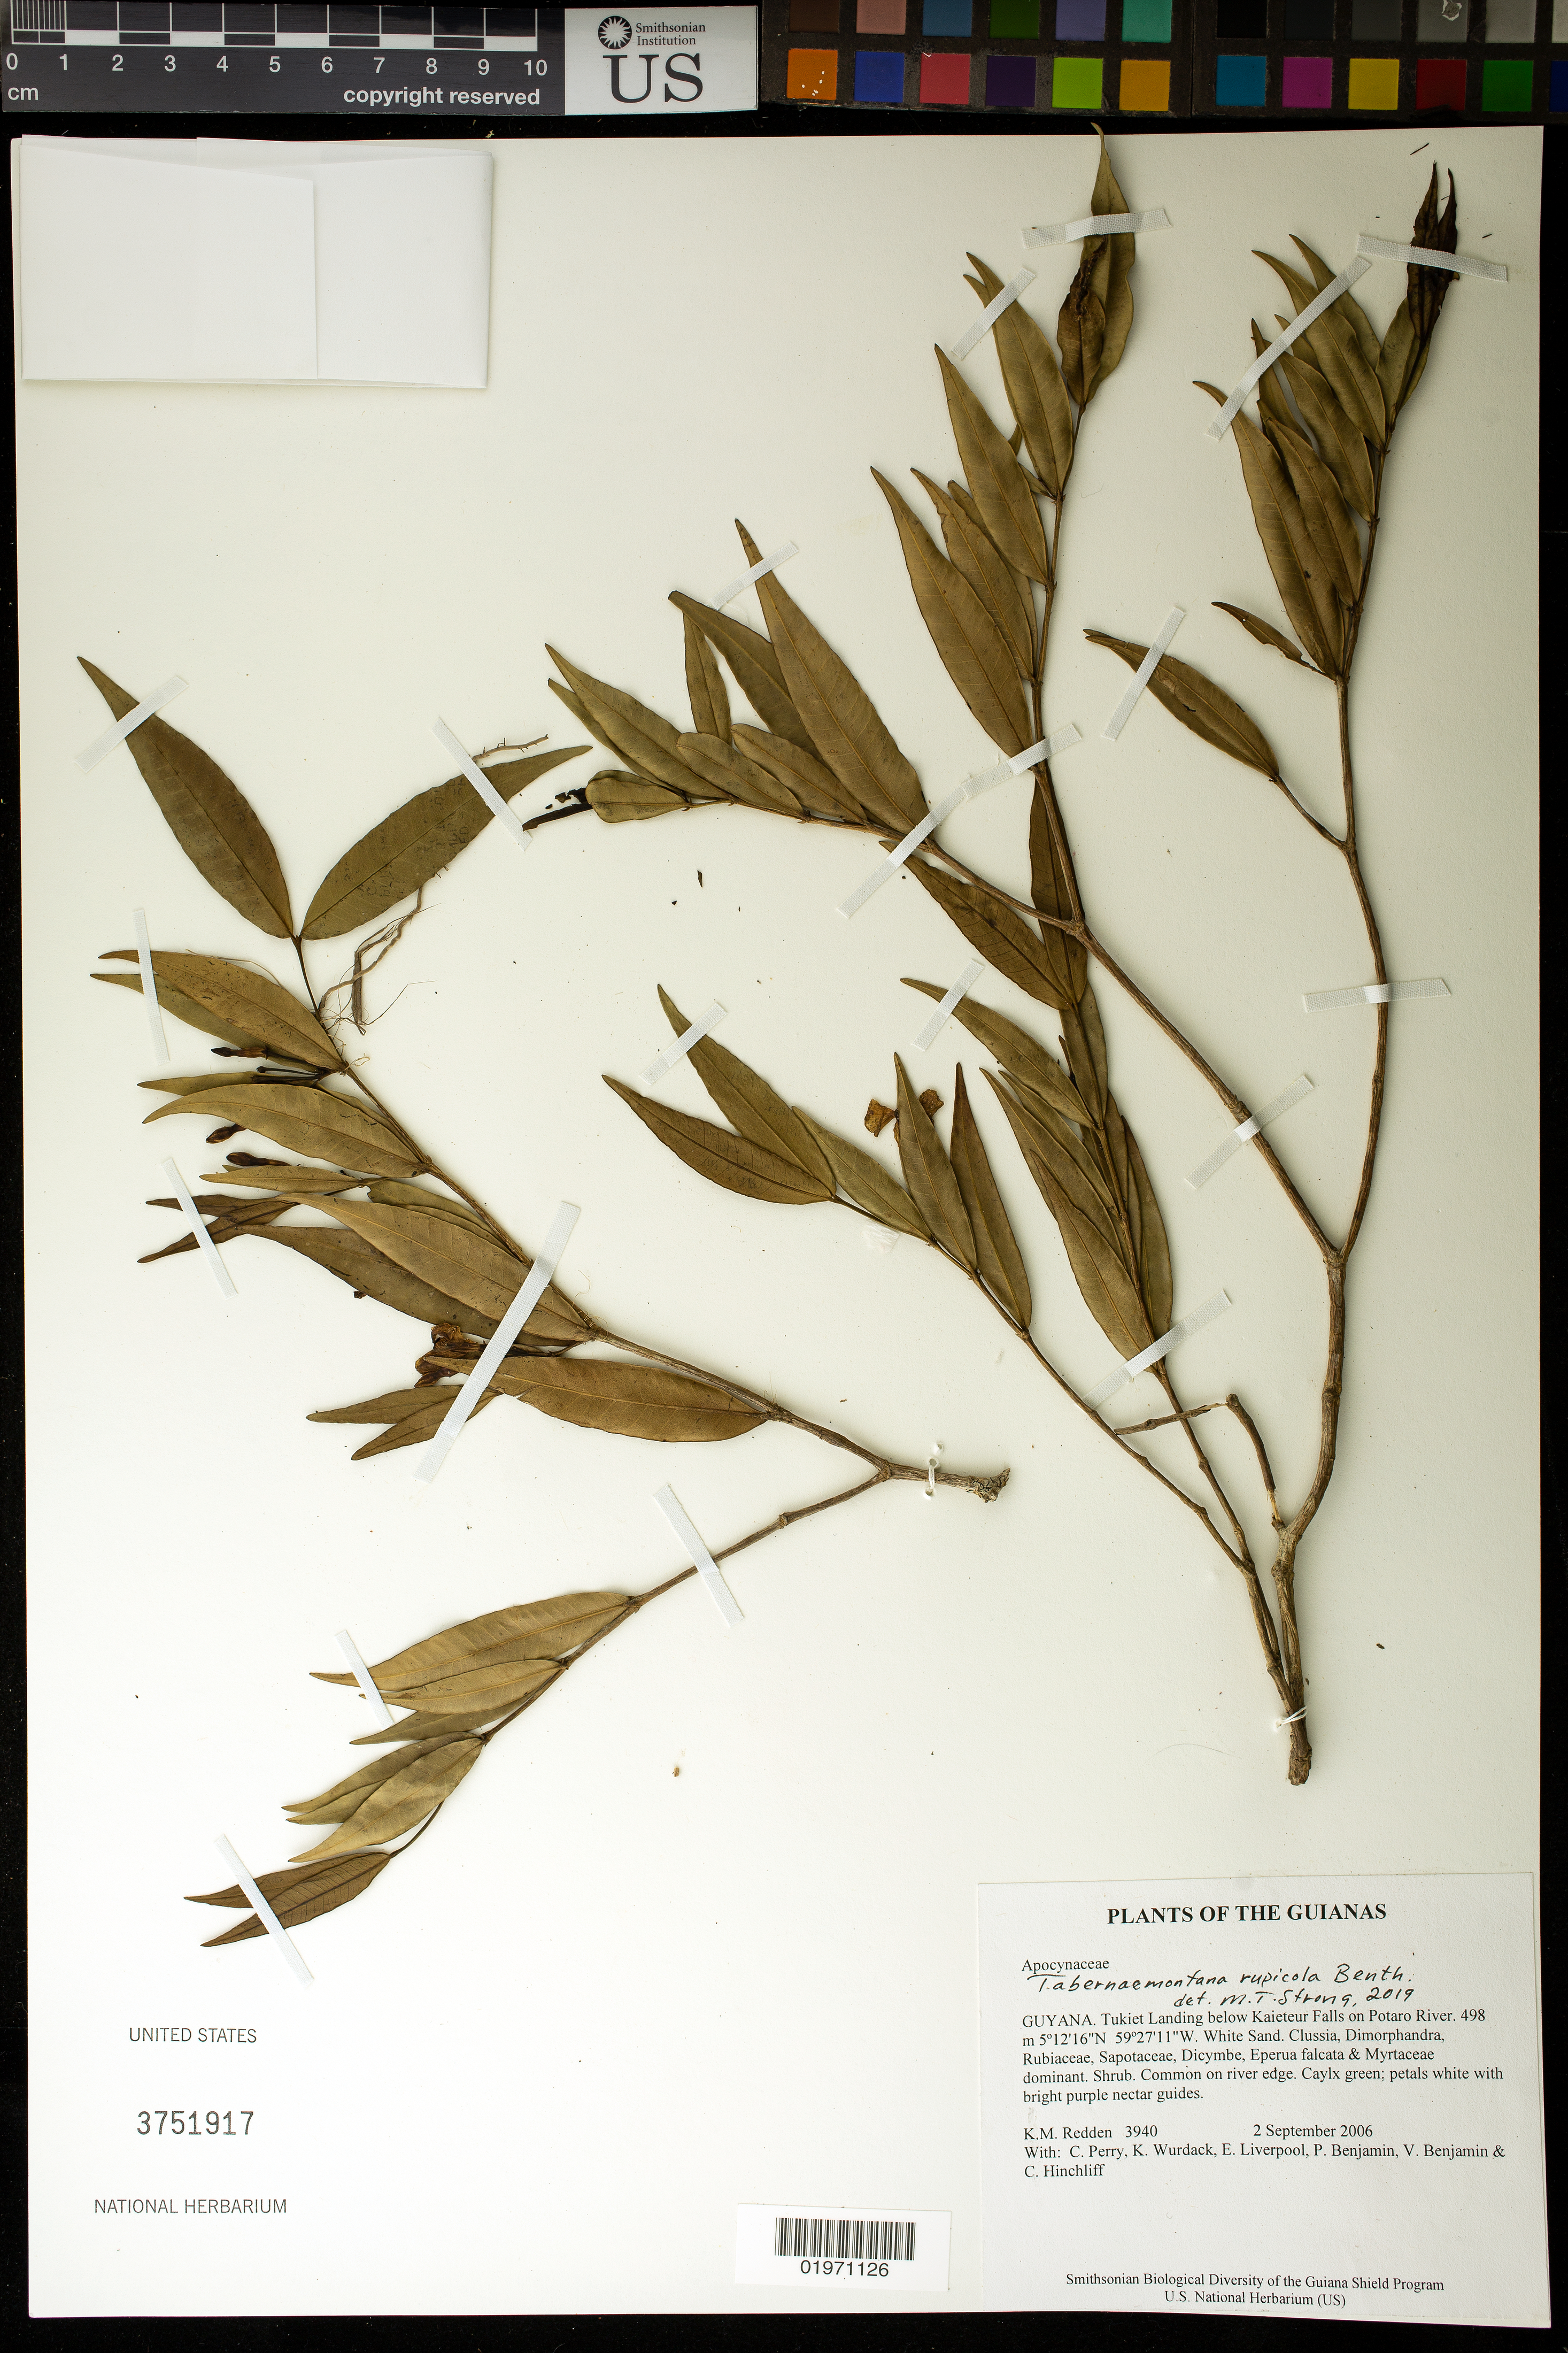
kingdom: Plantae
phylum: Tracheophyta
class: Magnoliopsida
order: Gentianales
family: Apocynaceae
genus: Tabernaemontana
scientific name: Tabernaemontana rupicola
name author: Benth.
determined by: Strong, Mark T., (BOT), Smithsonian Institution - National Museum of Natural History (UNITED STATES)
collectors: K. M. Redden, C. Perry, K. Wurdack, E. Liverpool, P. Benjamin, V. Benjamin & C. E. Hinchliff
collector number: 3940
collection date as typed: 2 September 2006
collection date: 2006-09-02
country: Guyana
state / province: Potaro-Siparuni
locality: Tukeit Landing below Kaieteur Falls on Potaro River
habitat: White Sand. Clusia, Dimorphandra, Rubiaceae, Sapotaceae, Dicymbe, Eperua falcata & Myrtaceae dominant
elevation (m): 498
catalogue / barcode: US 3751917